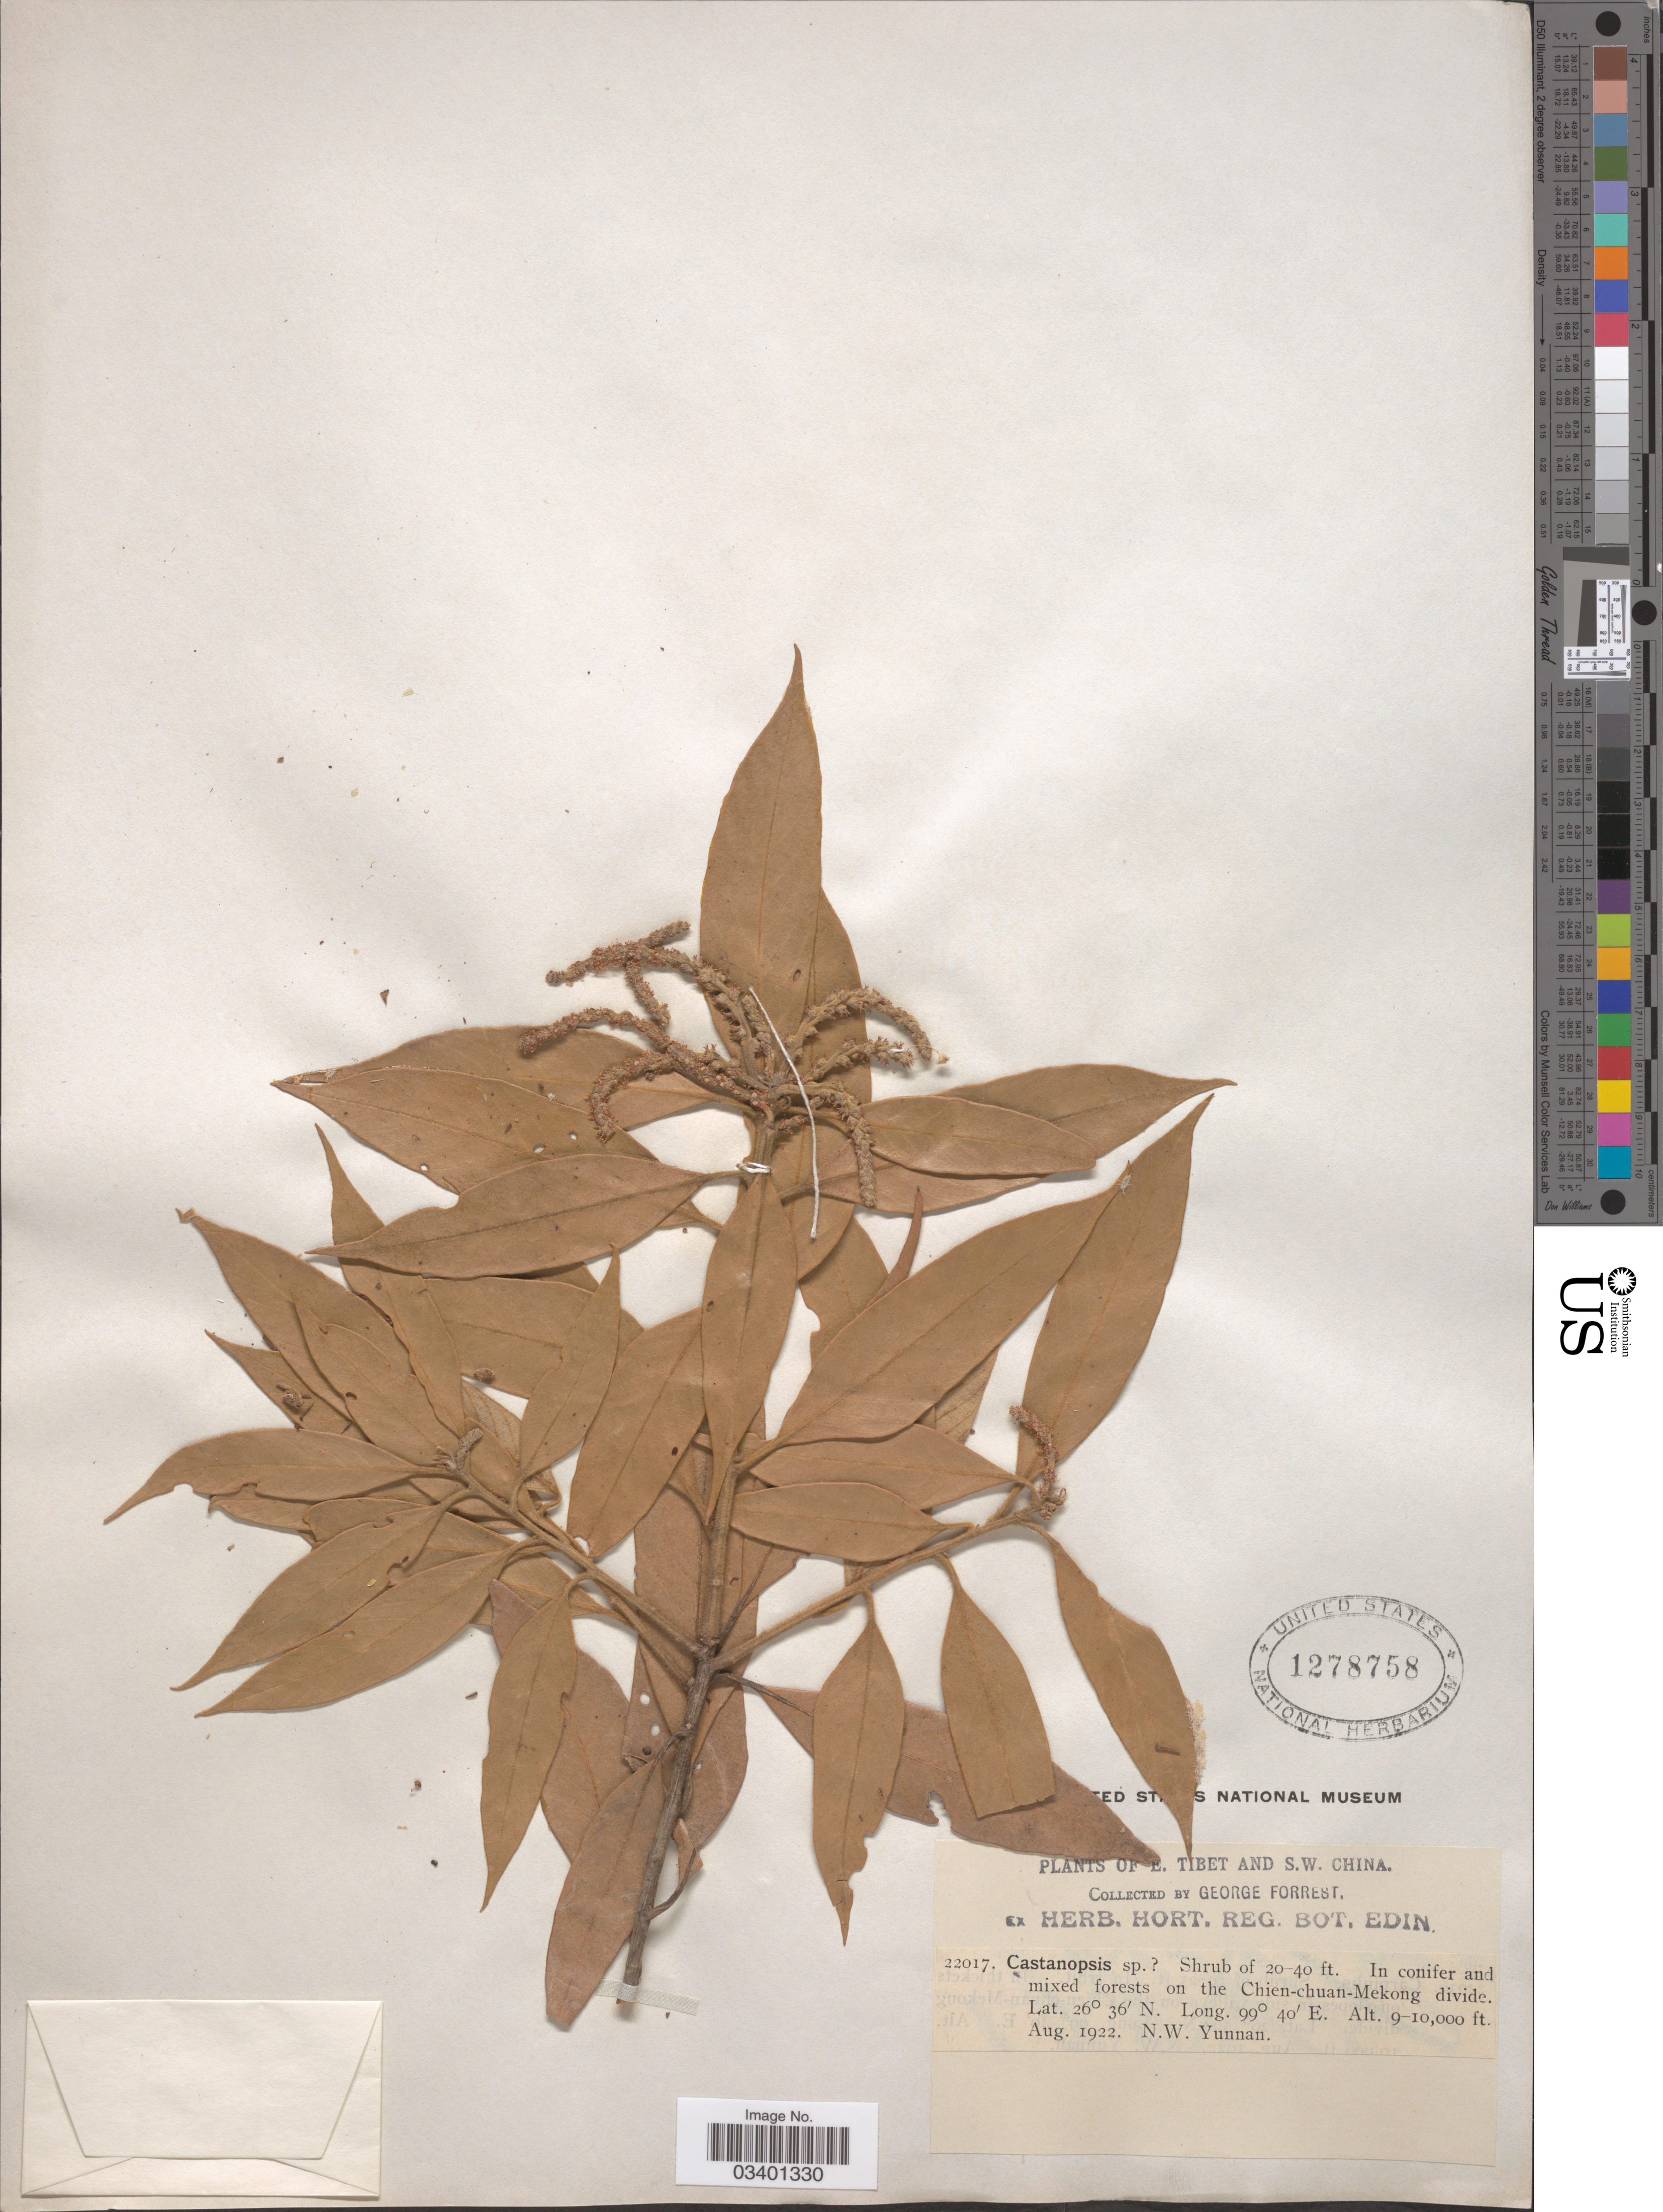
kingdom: Plantae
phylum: Tracheophyta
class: Magnoliopsida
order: Fagales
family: Fagaceae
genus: Castanopsis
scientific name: Castanopsis sp.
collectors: G. Forrest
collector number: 22017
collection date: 1922-08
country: China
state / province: Yunnan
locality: E. Tibet and S.W. China. In conifer and mixed forests on the Chien-chuan-Mekong divide. N.W. Yunnan.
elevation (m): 2743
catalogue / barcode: US 1278758